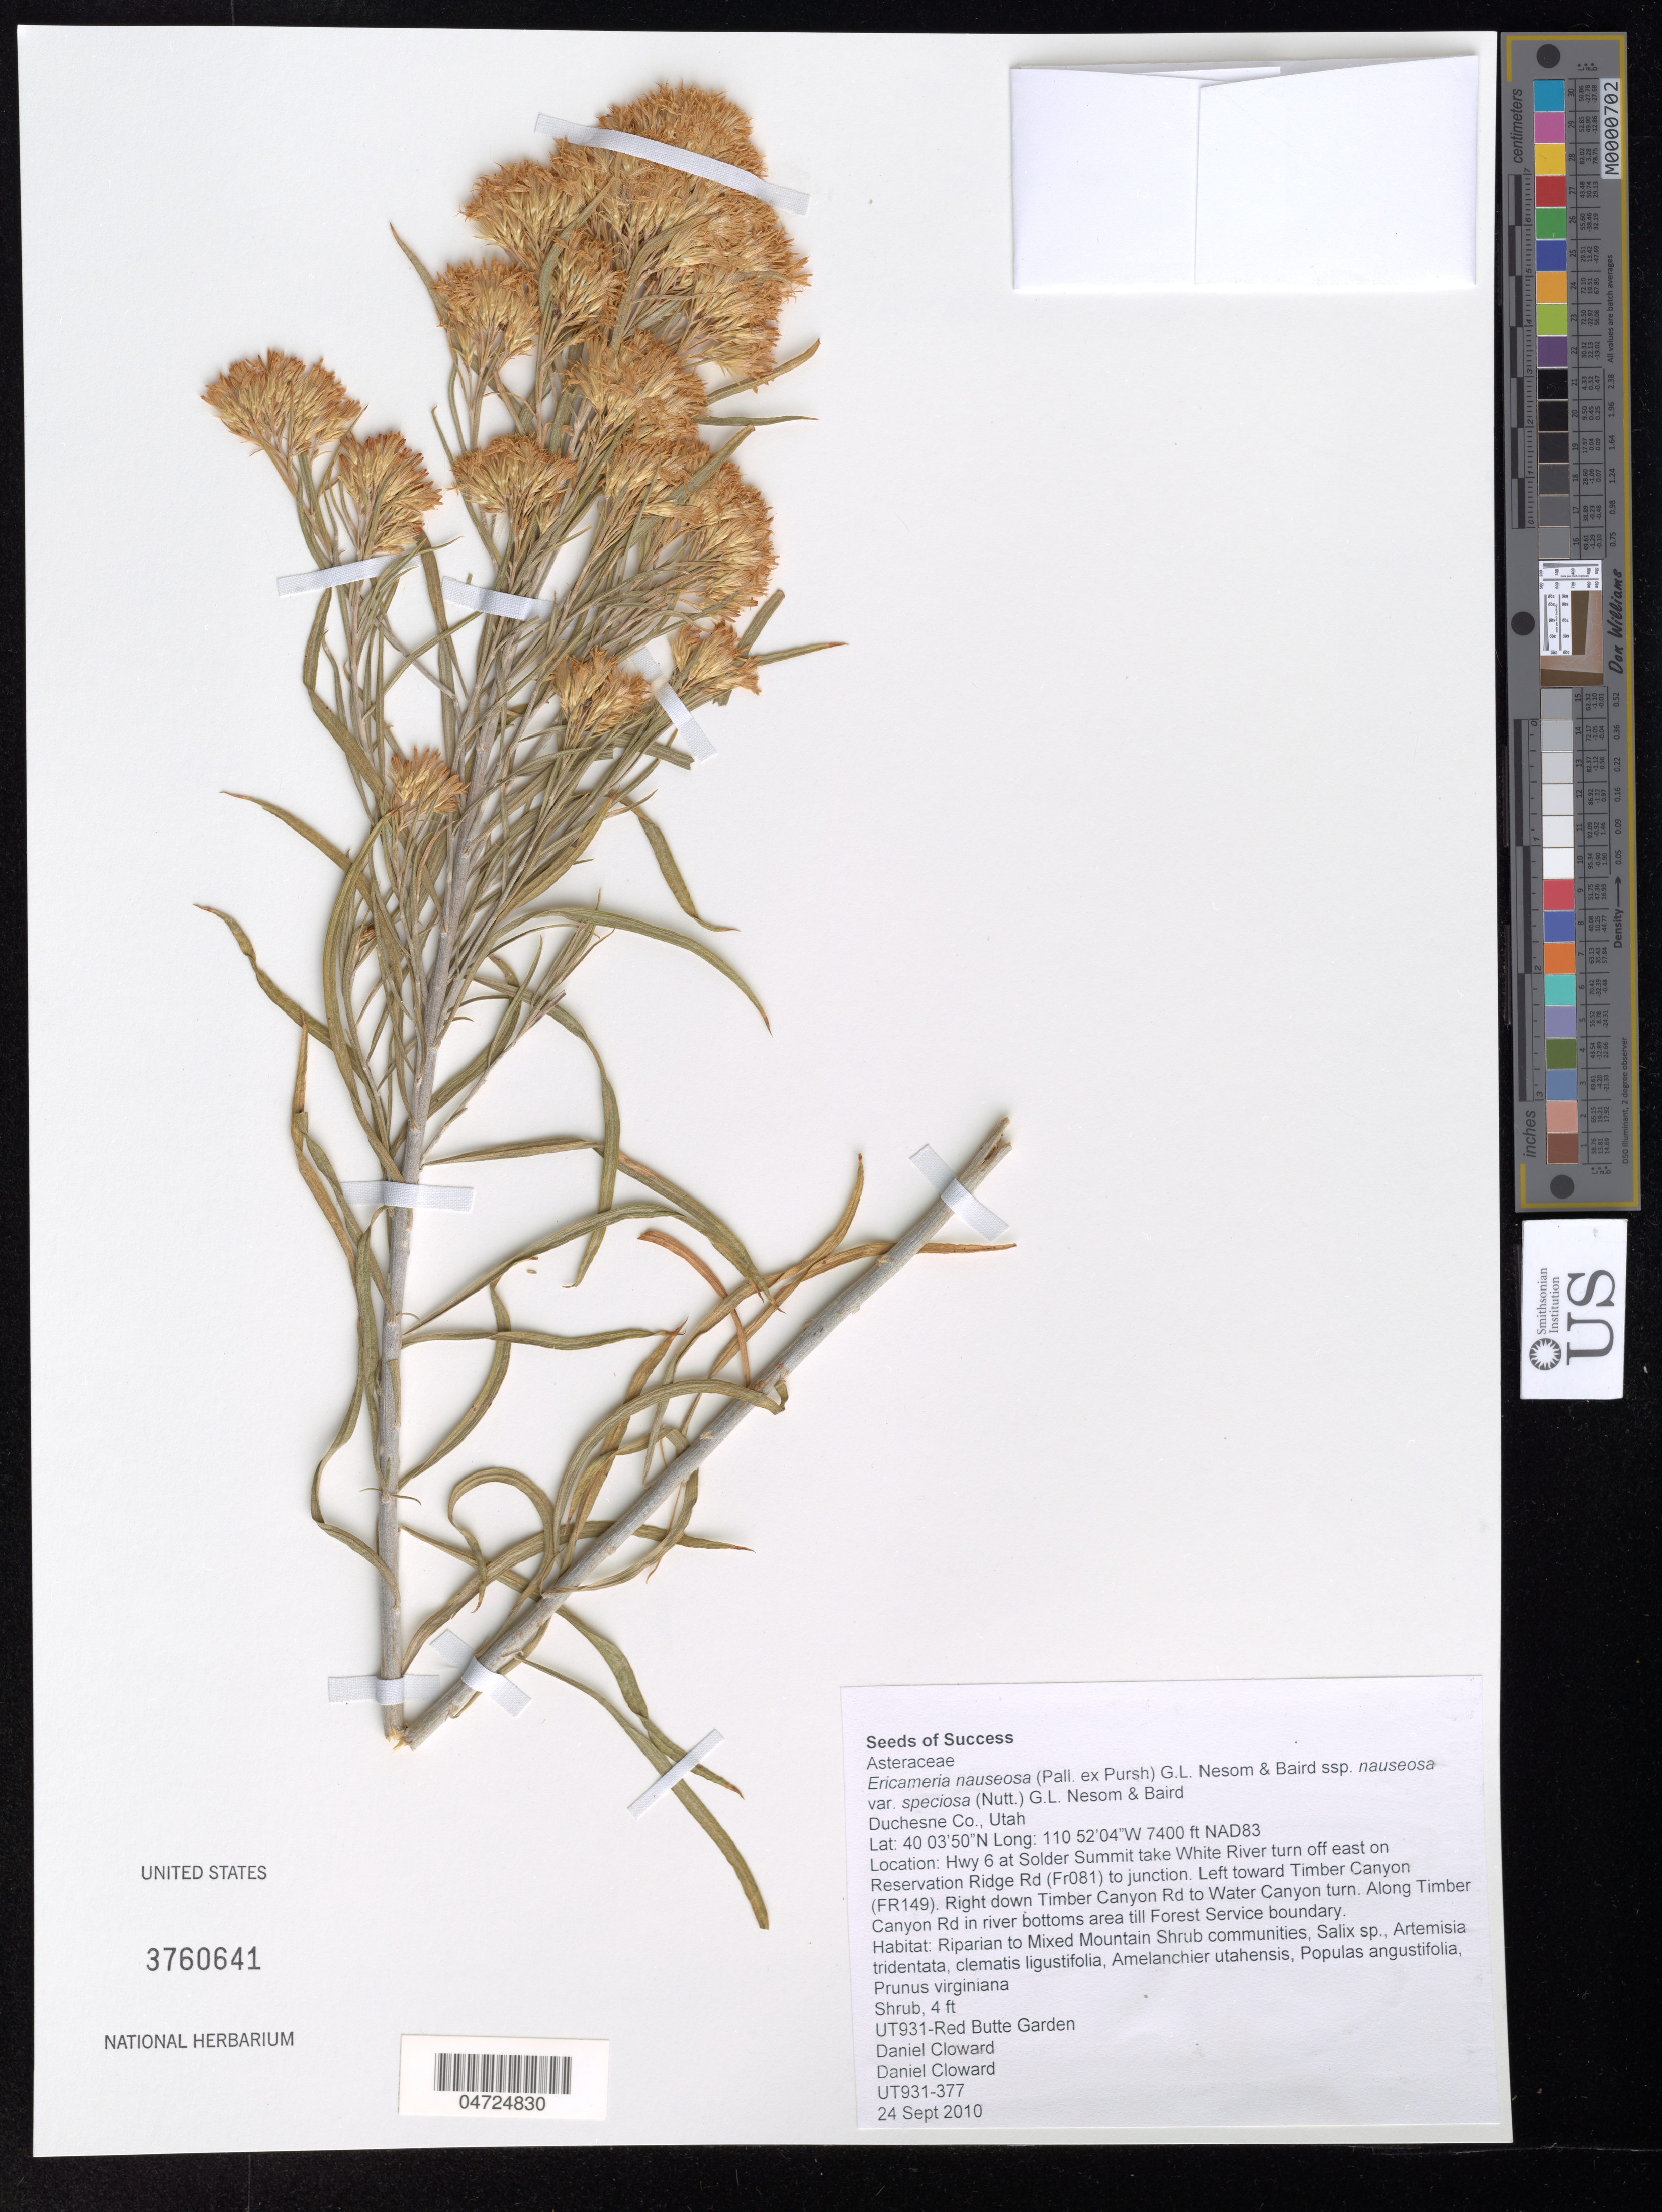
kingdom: Plantae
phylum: Tracheophyta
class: Magnoliopsida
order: Asterales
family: Asteraceae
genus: Ericameria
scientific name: Ericameria nauseosa var. nauseosa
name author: (Pall. ex Pursh) G.L. Nesom & G.I. Baird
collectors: D. Cloward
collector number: UT931-377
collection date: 2010-09-24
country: United States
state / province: Utah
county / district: Duchesne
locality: Duchesne Co. NAD83. Hwy 6 at Solder Summit take White River turn off east on Reservation Ridge Rd (Fr081) to junction. Left toward Timber Canyon (FR149). Right down Timber Canyon Rd to Water Canyon turn. Along Timber Canyon Rd in river bottoms area till Forest Service boundary.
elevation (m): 2256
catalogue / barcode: US 3760641